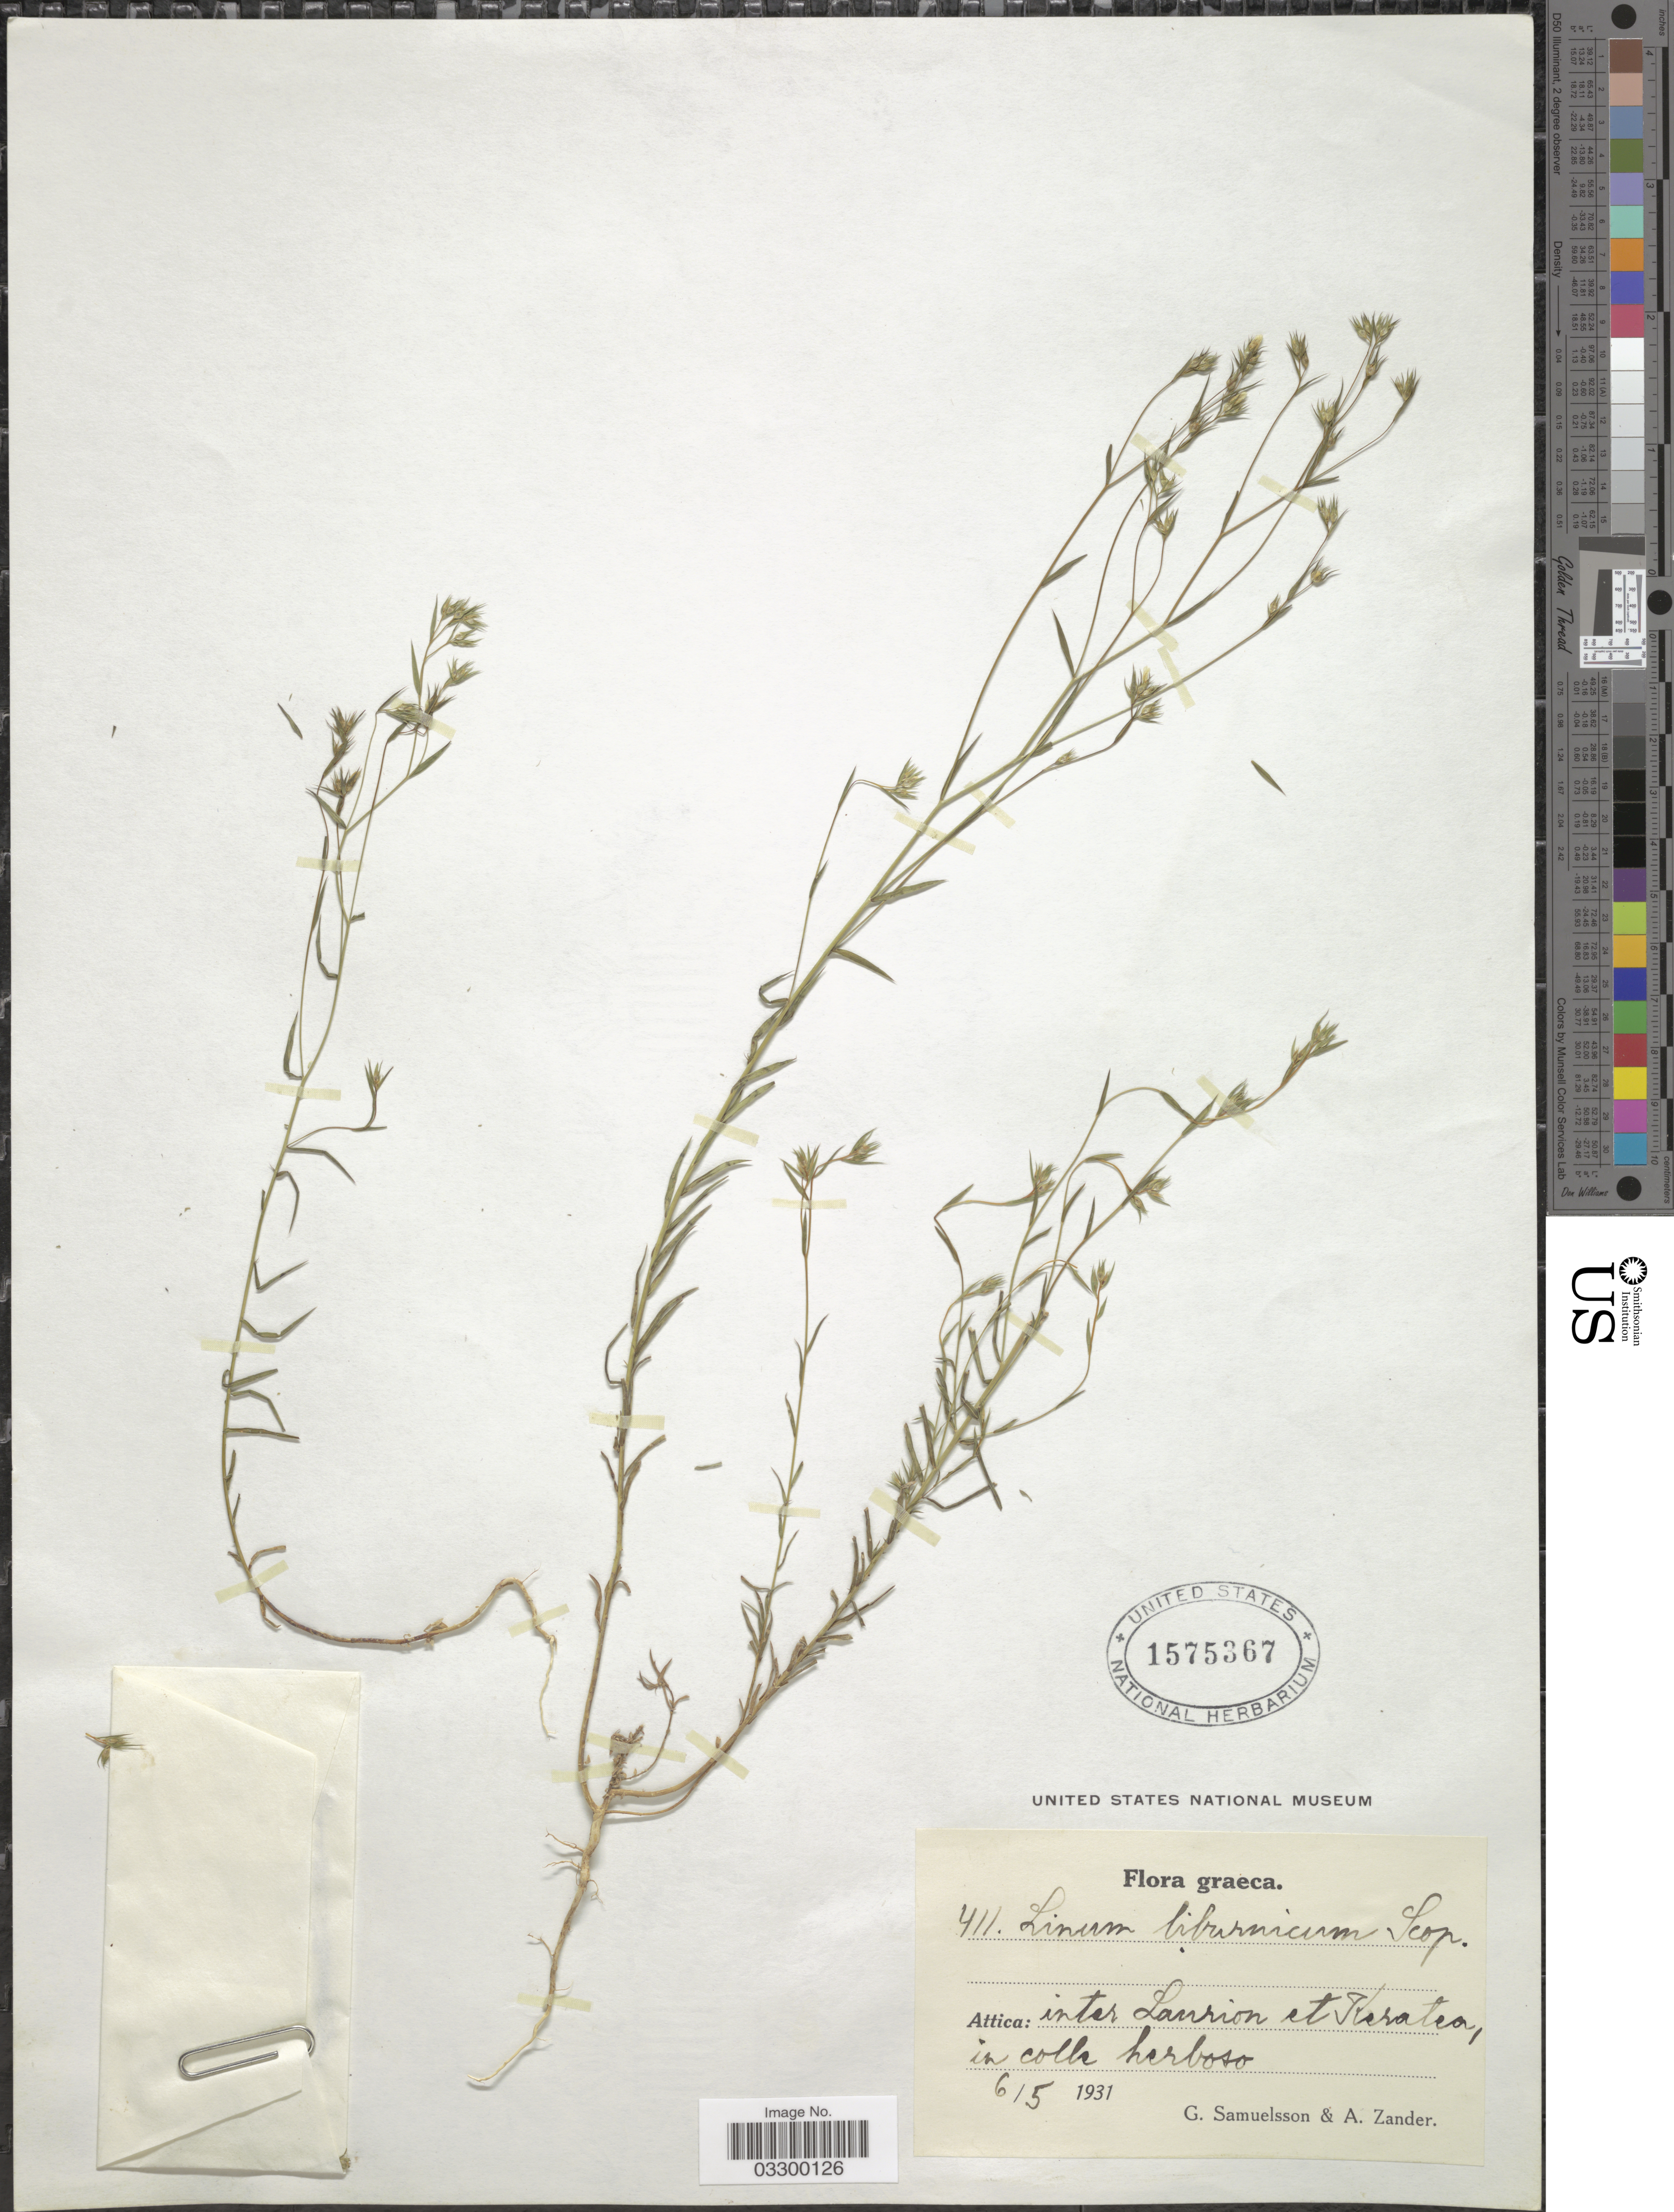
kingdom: Plantae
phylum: Tracheophyta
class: Magnoliopsida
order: Malpighiales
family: Linaceae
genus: Linum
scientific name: Linum liburnicum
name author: Scop.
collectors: G. Samuelsson & A. Zander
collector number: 411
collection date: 1931-05-06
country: Greece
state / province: Attica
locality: Inter Lanrion et Keratea.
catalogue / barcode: US 1575367